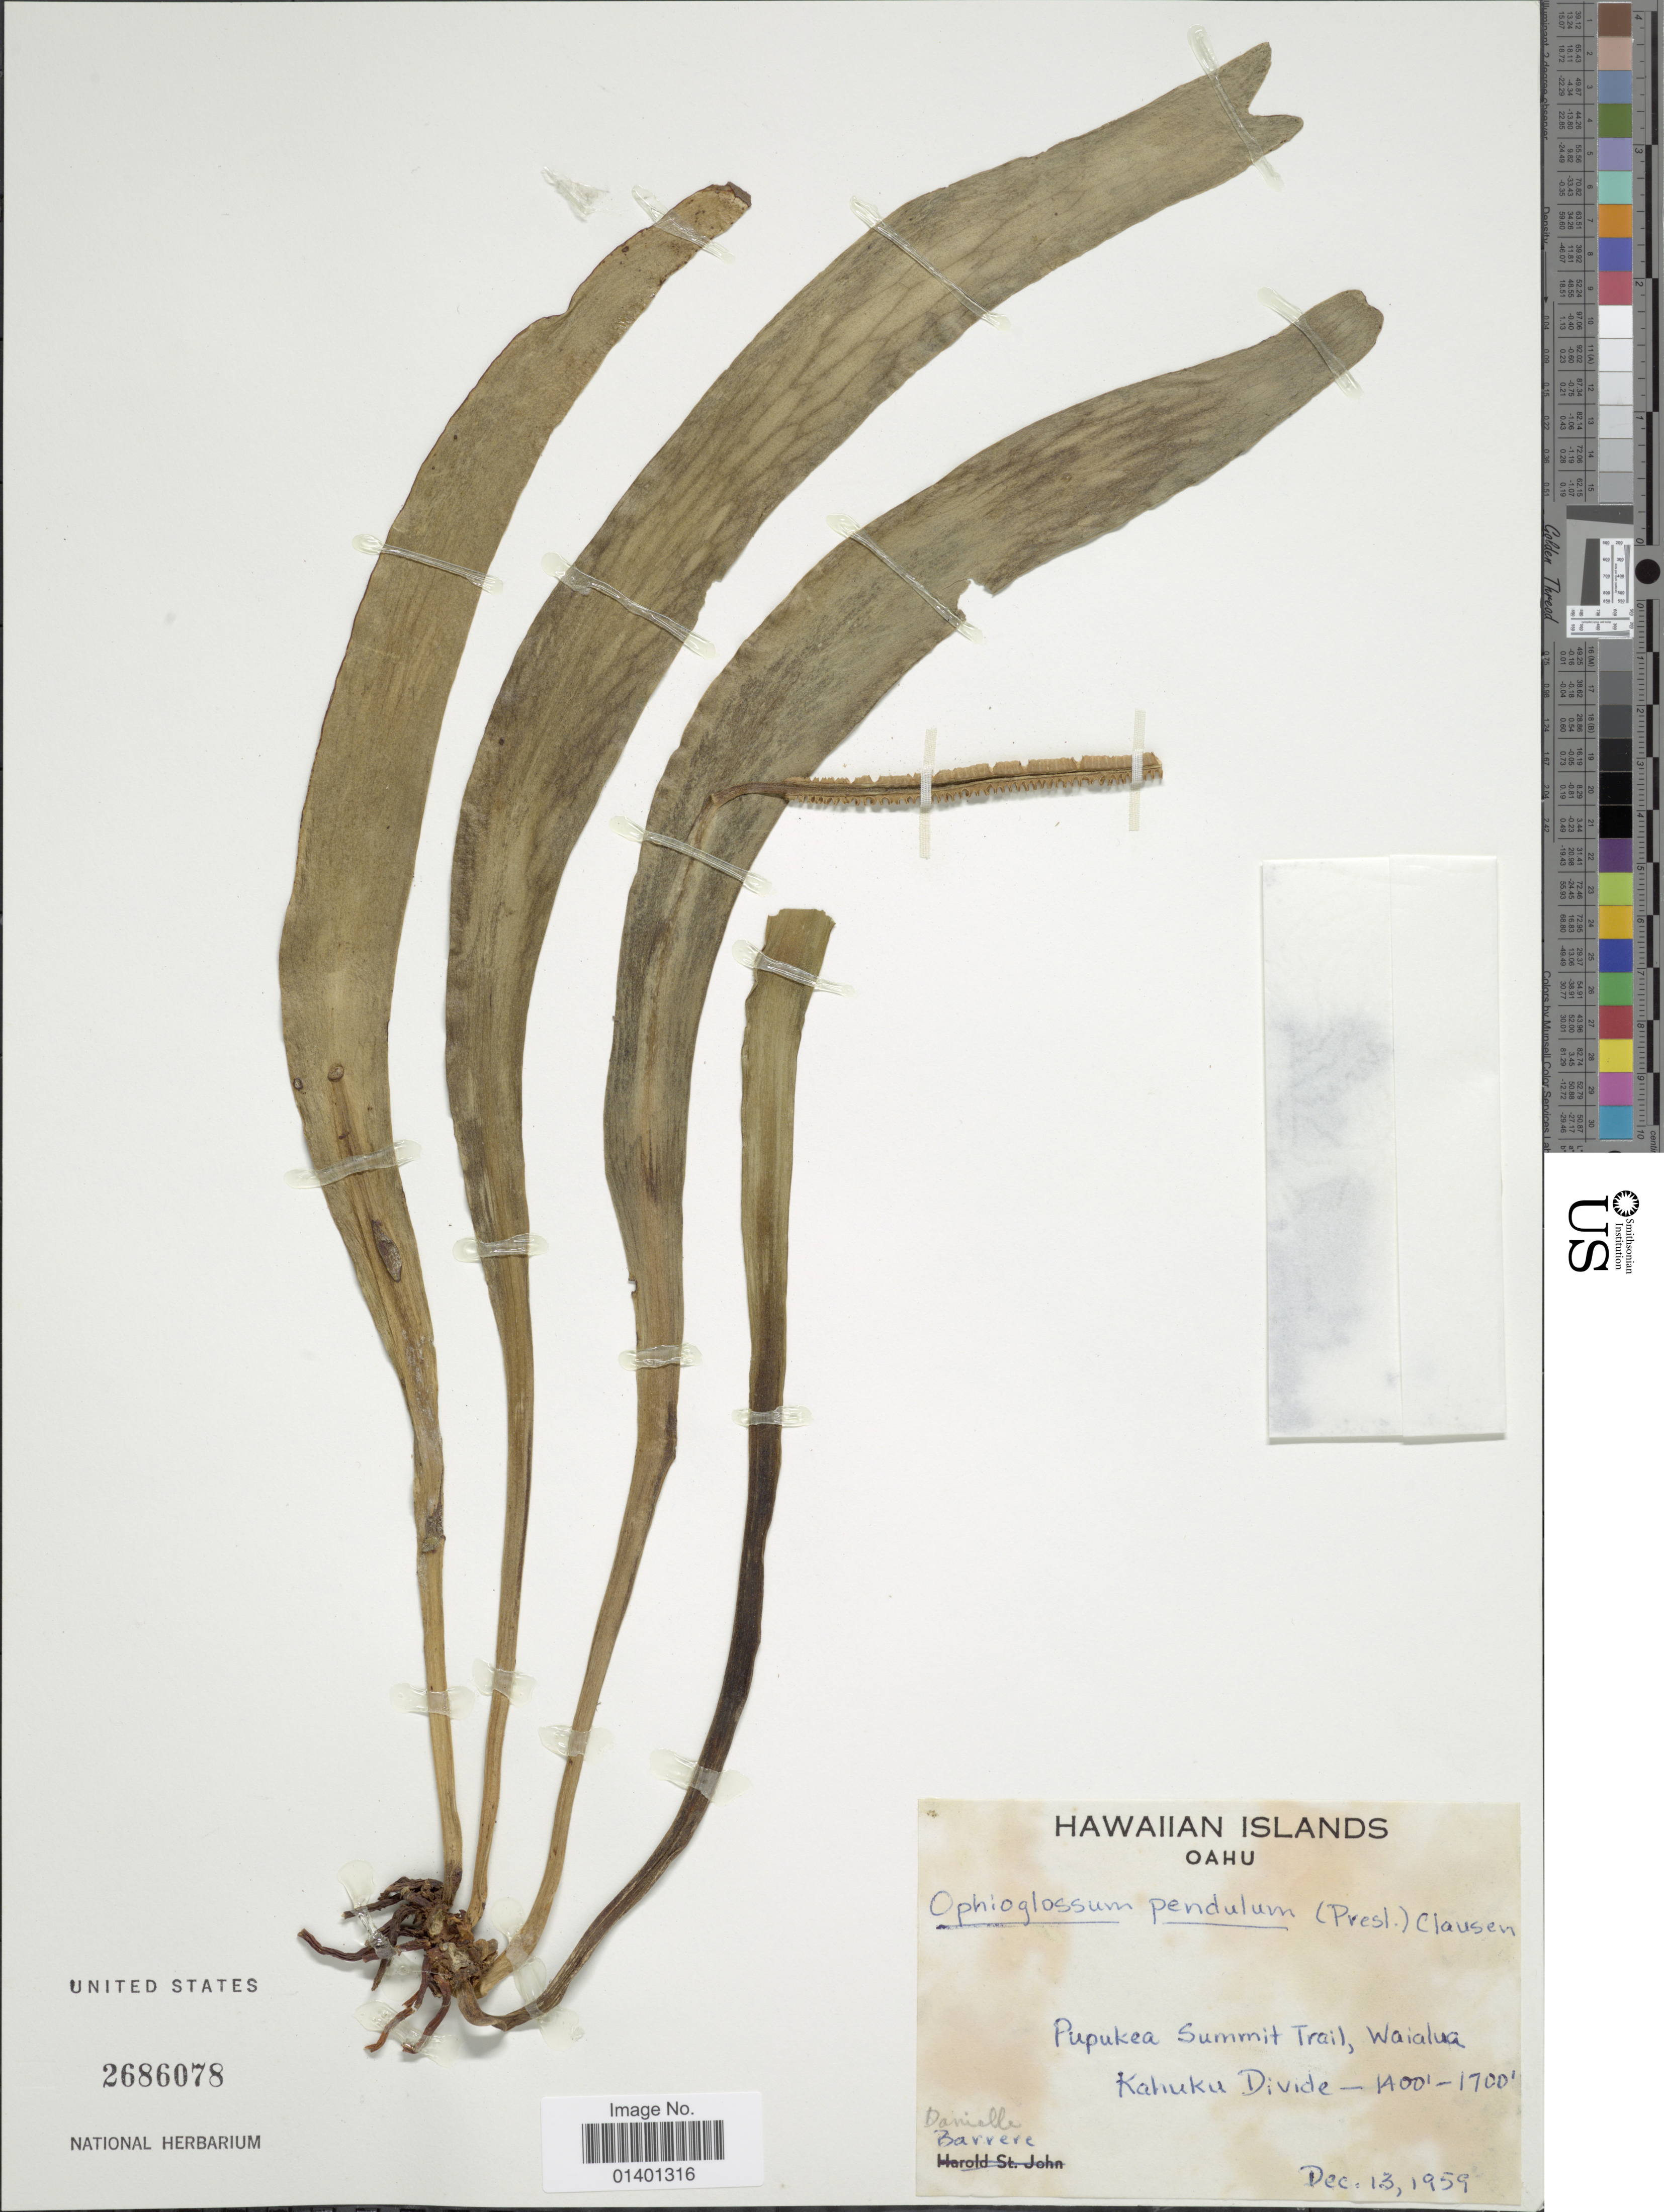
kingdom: Plantae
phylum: Tracheophyta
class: Polypodiopsida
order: Ophioglossales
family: Ophioglossaceae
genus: Ophioderma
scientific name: Ophioderma pendulum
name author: (L.) C. Presl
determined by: Wagner, W. L., (BOT), Smithsonian Institution - National Museum of Natural History (UNITED STATES)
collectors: D. Barrere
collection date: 1959-12-13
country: United States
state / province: Hawaii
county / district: Honolulu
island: Oahu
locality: Hawaiian islands, Oahu, Pupukea summit trail; Waialua, Kahuku Divide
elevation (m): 427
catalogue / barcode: US 2686078